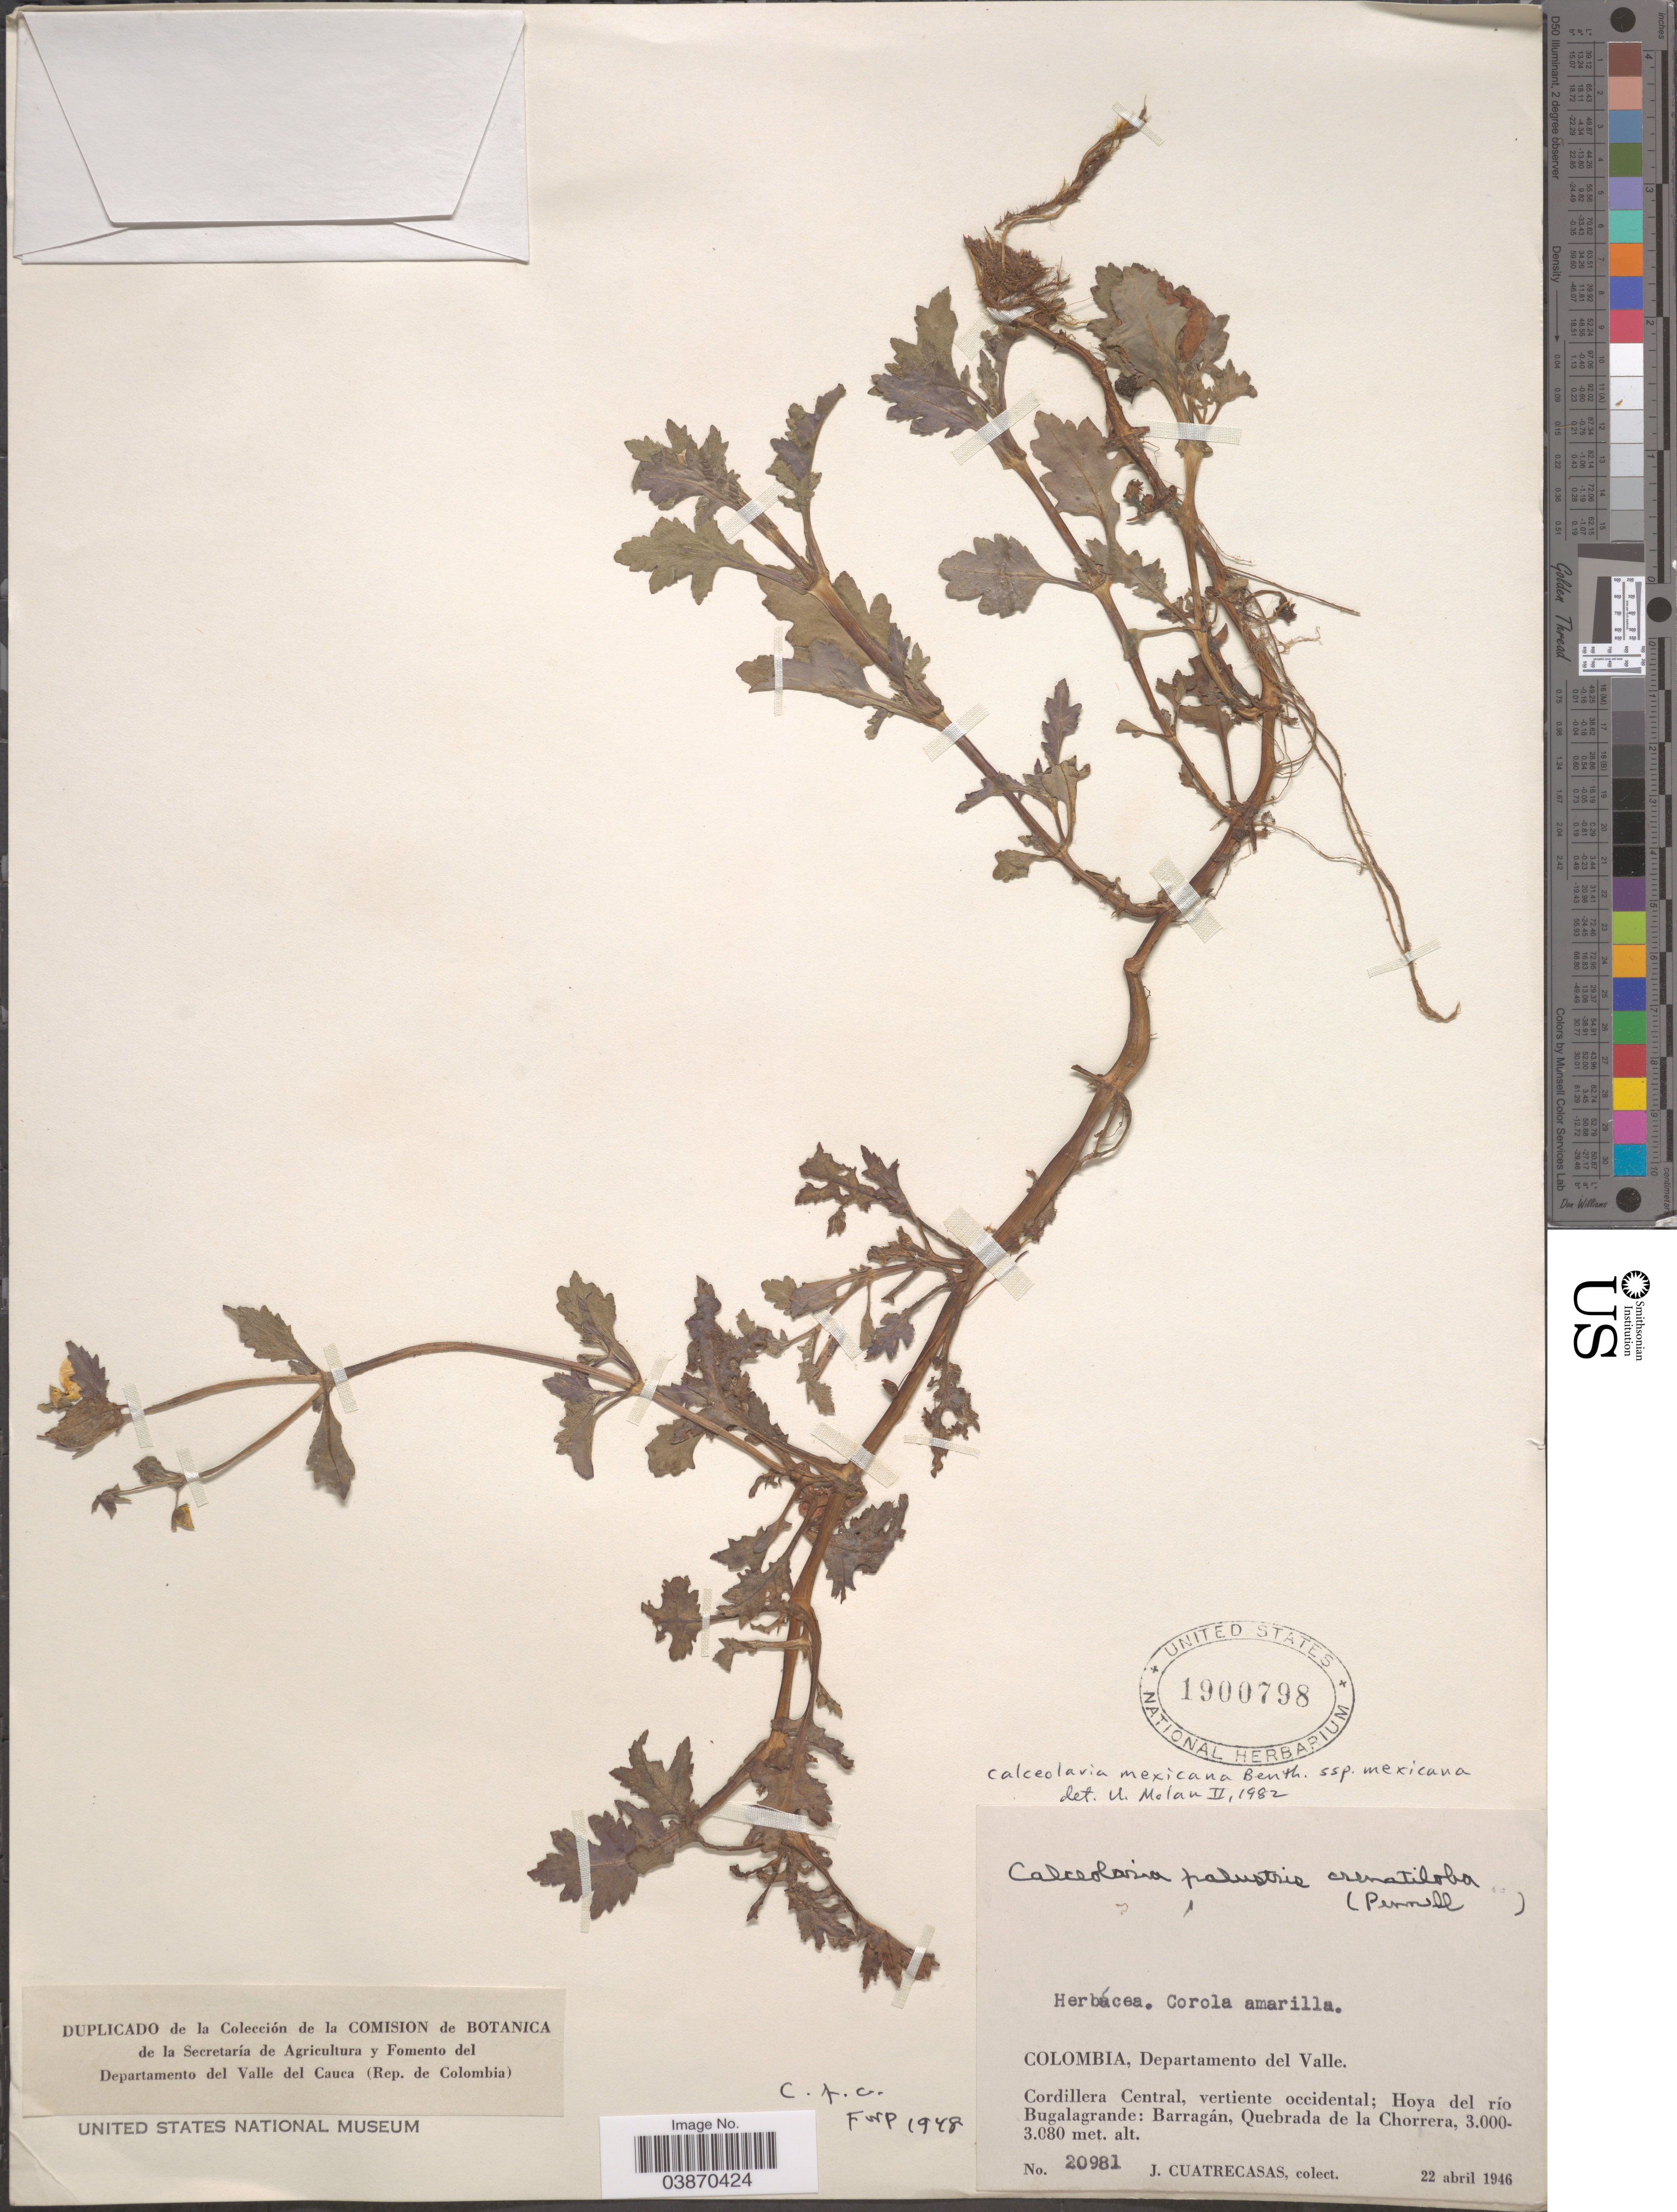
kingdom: Plantae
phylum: Tracheophyta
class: Magnoliopsida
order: Lamiales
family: Calceolariaceae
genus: Calceolaria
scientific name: Calceolaria mexicana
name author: Benth.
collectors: J. Cuatrecasas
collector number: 20981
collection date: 1946-04-22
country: Colombia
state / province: Valle del Cauca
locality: Departamento del Valle. Cordillera Central, vertiente occidental; Hoya del río Bugalagrande: Barragán, Quebrada de la Chorrera.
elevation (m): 3000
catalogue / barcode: US 1900798